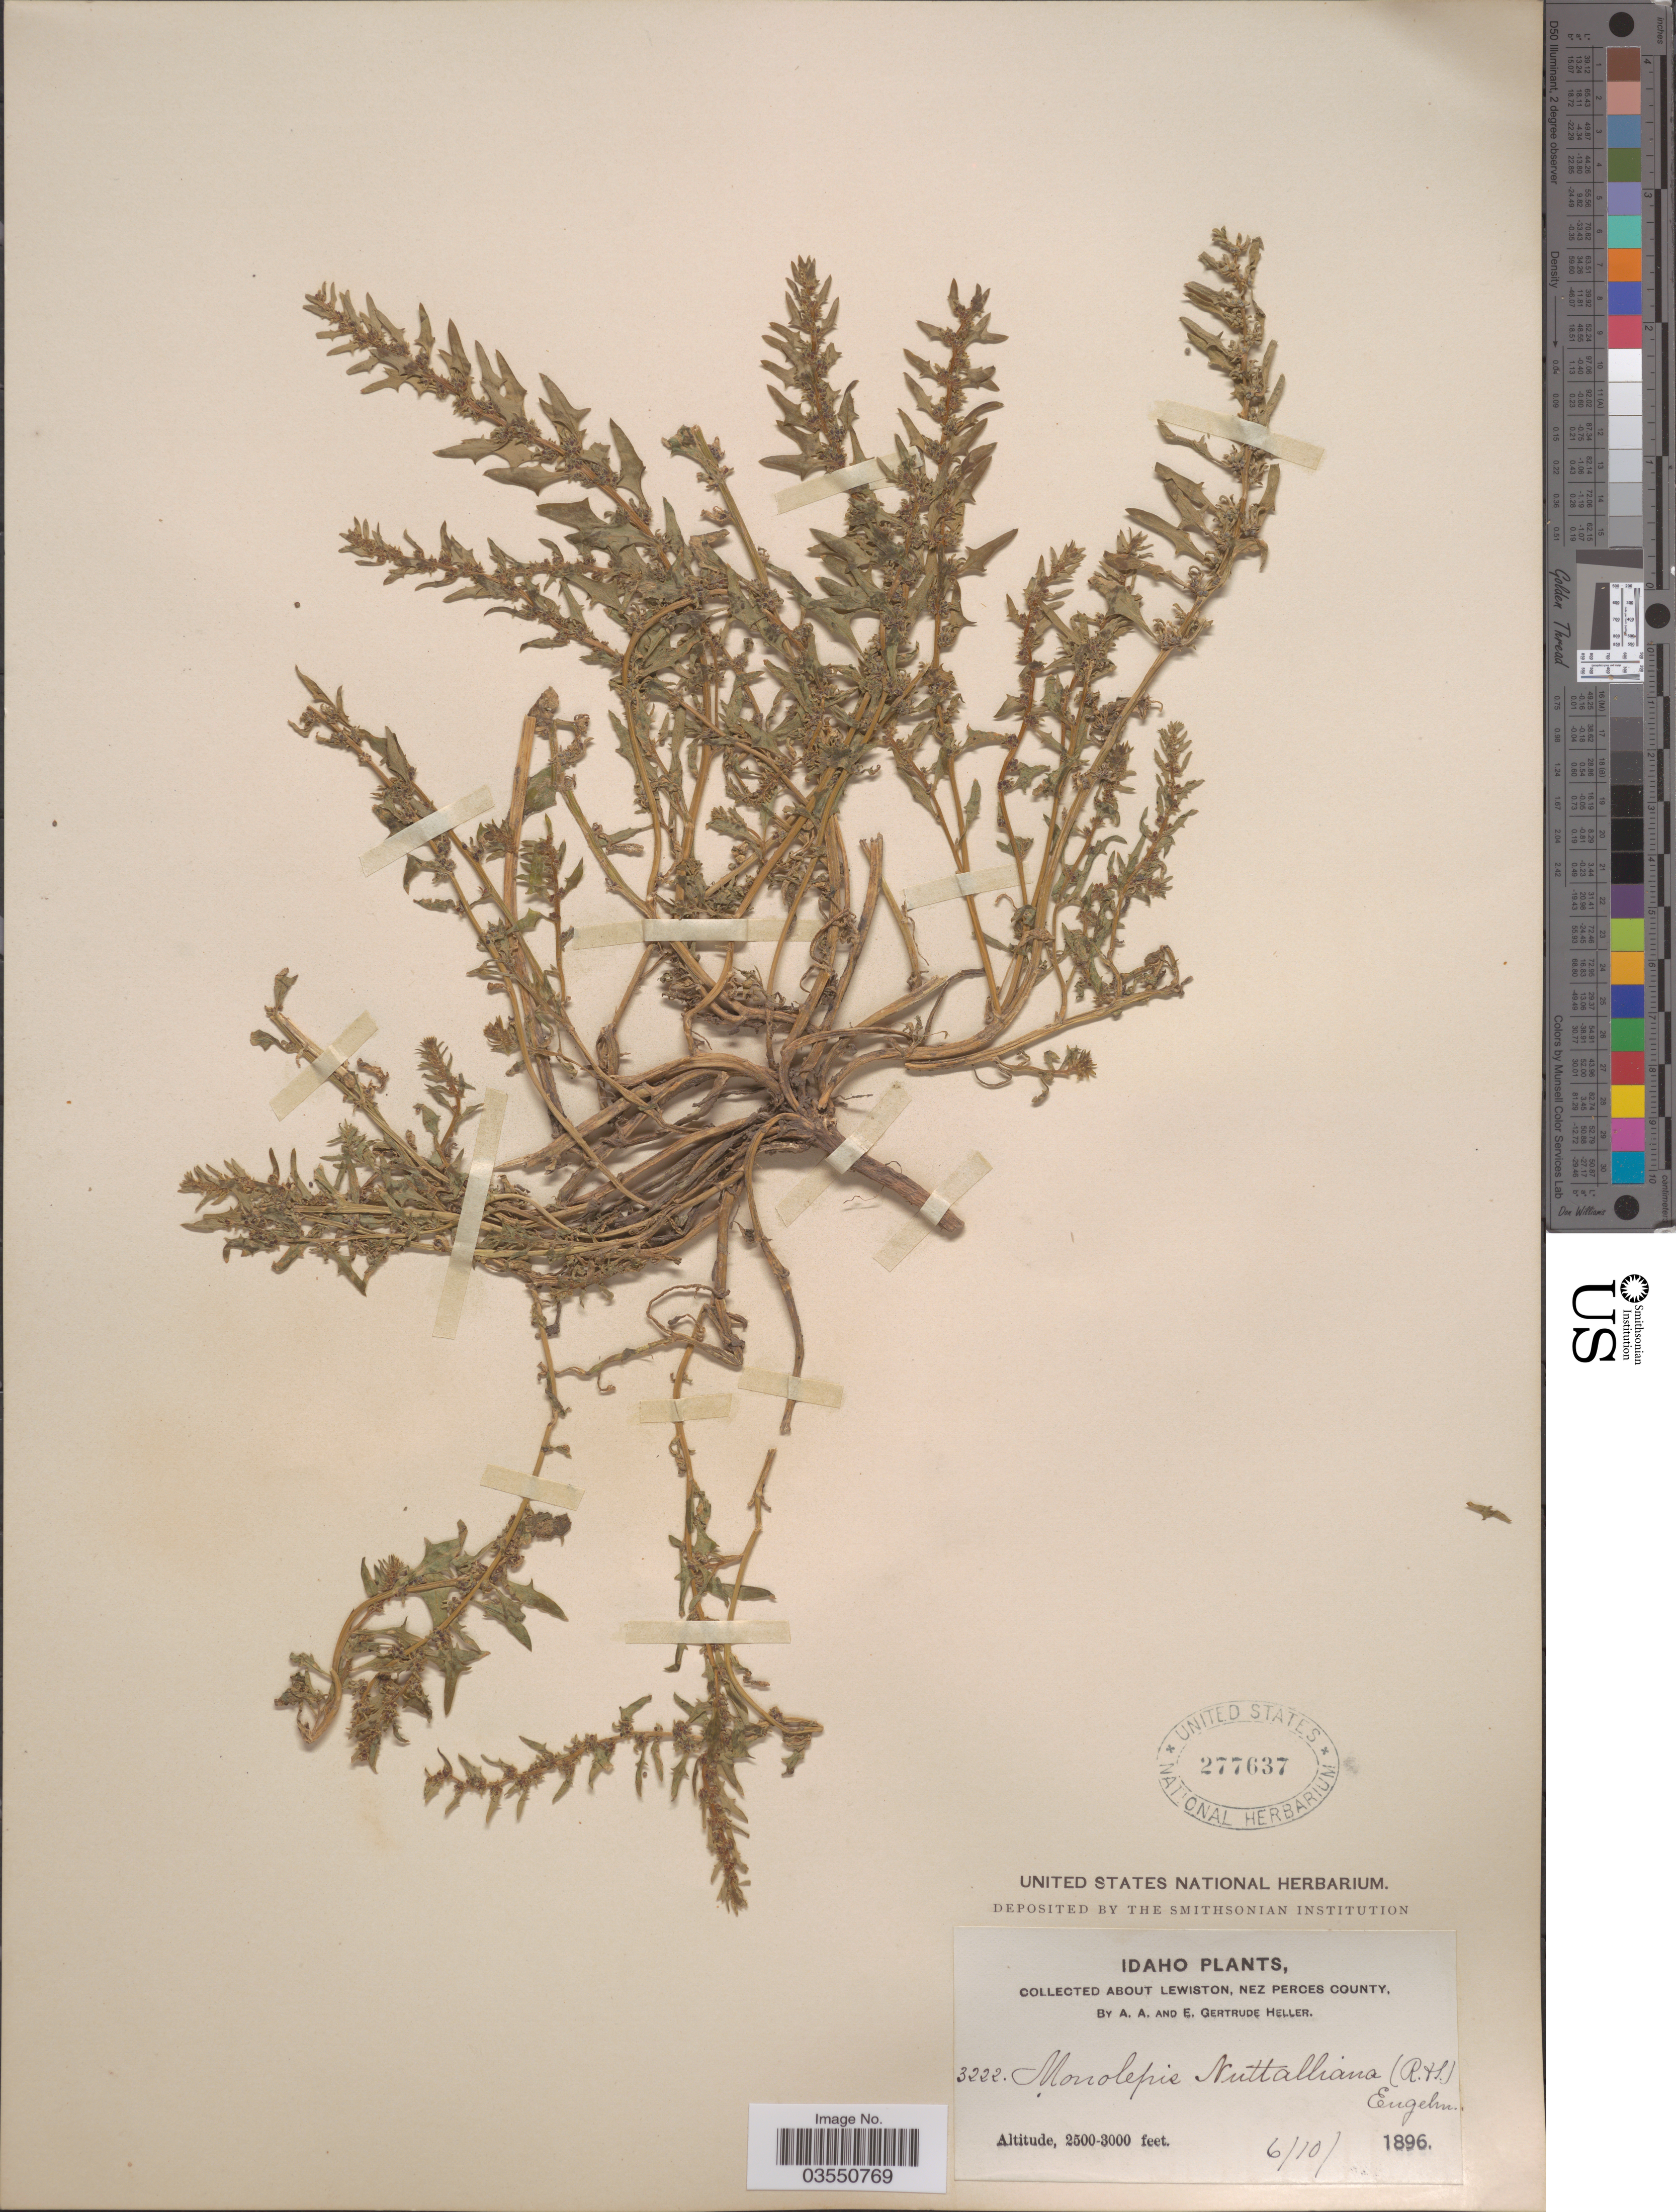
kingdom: Plantae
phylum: Tracheophyta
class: Magnoliopsida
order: Caryophyllales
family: Amaranthaceae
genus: Blitum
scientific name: Blitum nuttallianum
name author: Schult.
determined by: U.S. National Herbarium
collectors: A. A. Heller & E. G. Heller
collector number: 3222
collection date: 1896-06-10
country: United States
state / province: Idaho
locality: About Lewiston, Nez Perces County.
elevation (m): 762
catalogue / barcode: US 277637